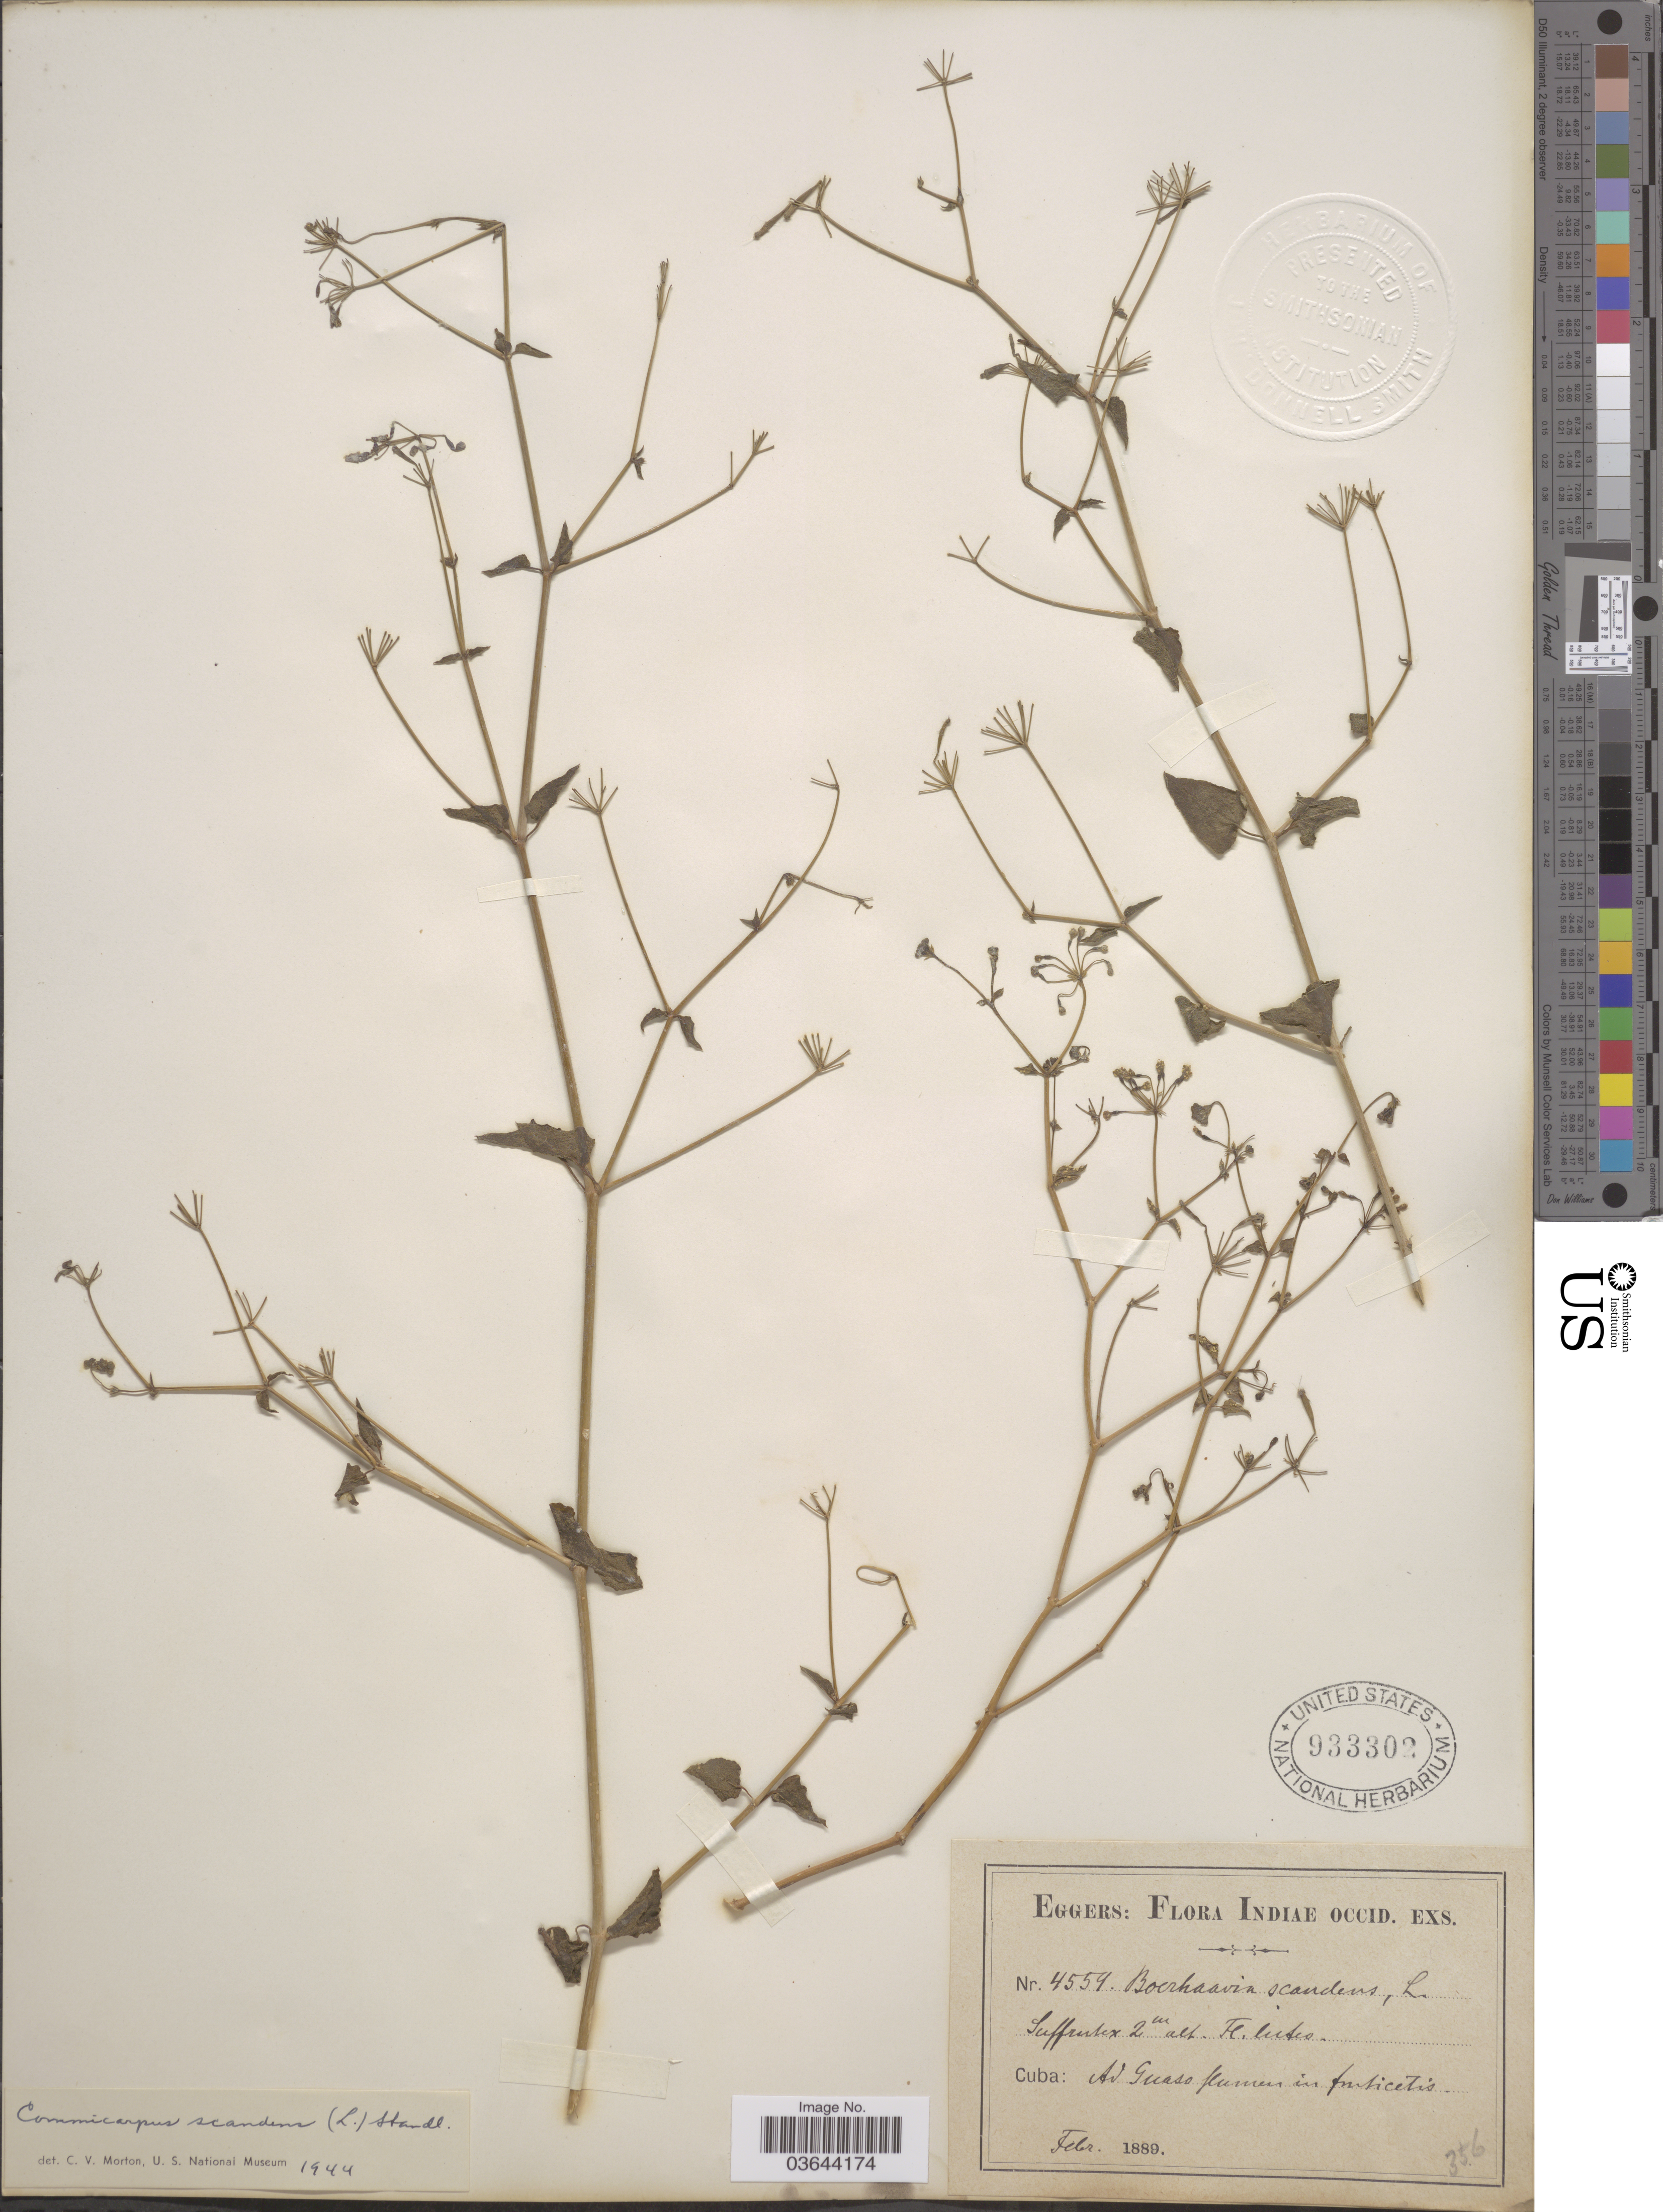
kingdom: Plantae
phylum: Tracheophyta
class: Magnoliopsida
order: Caryophyllales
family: Nyctaginaceae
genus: Commicarpus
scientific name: Commicarpus scandens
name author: (L.) Standl.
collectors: -. Eggers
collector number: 4559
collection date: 1889-02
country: Cuba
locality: Indiae Occid. Ad Guaso flumen in fruticetis.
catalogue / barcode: US 933302